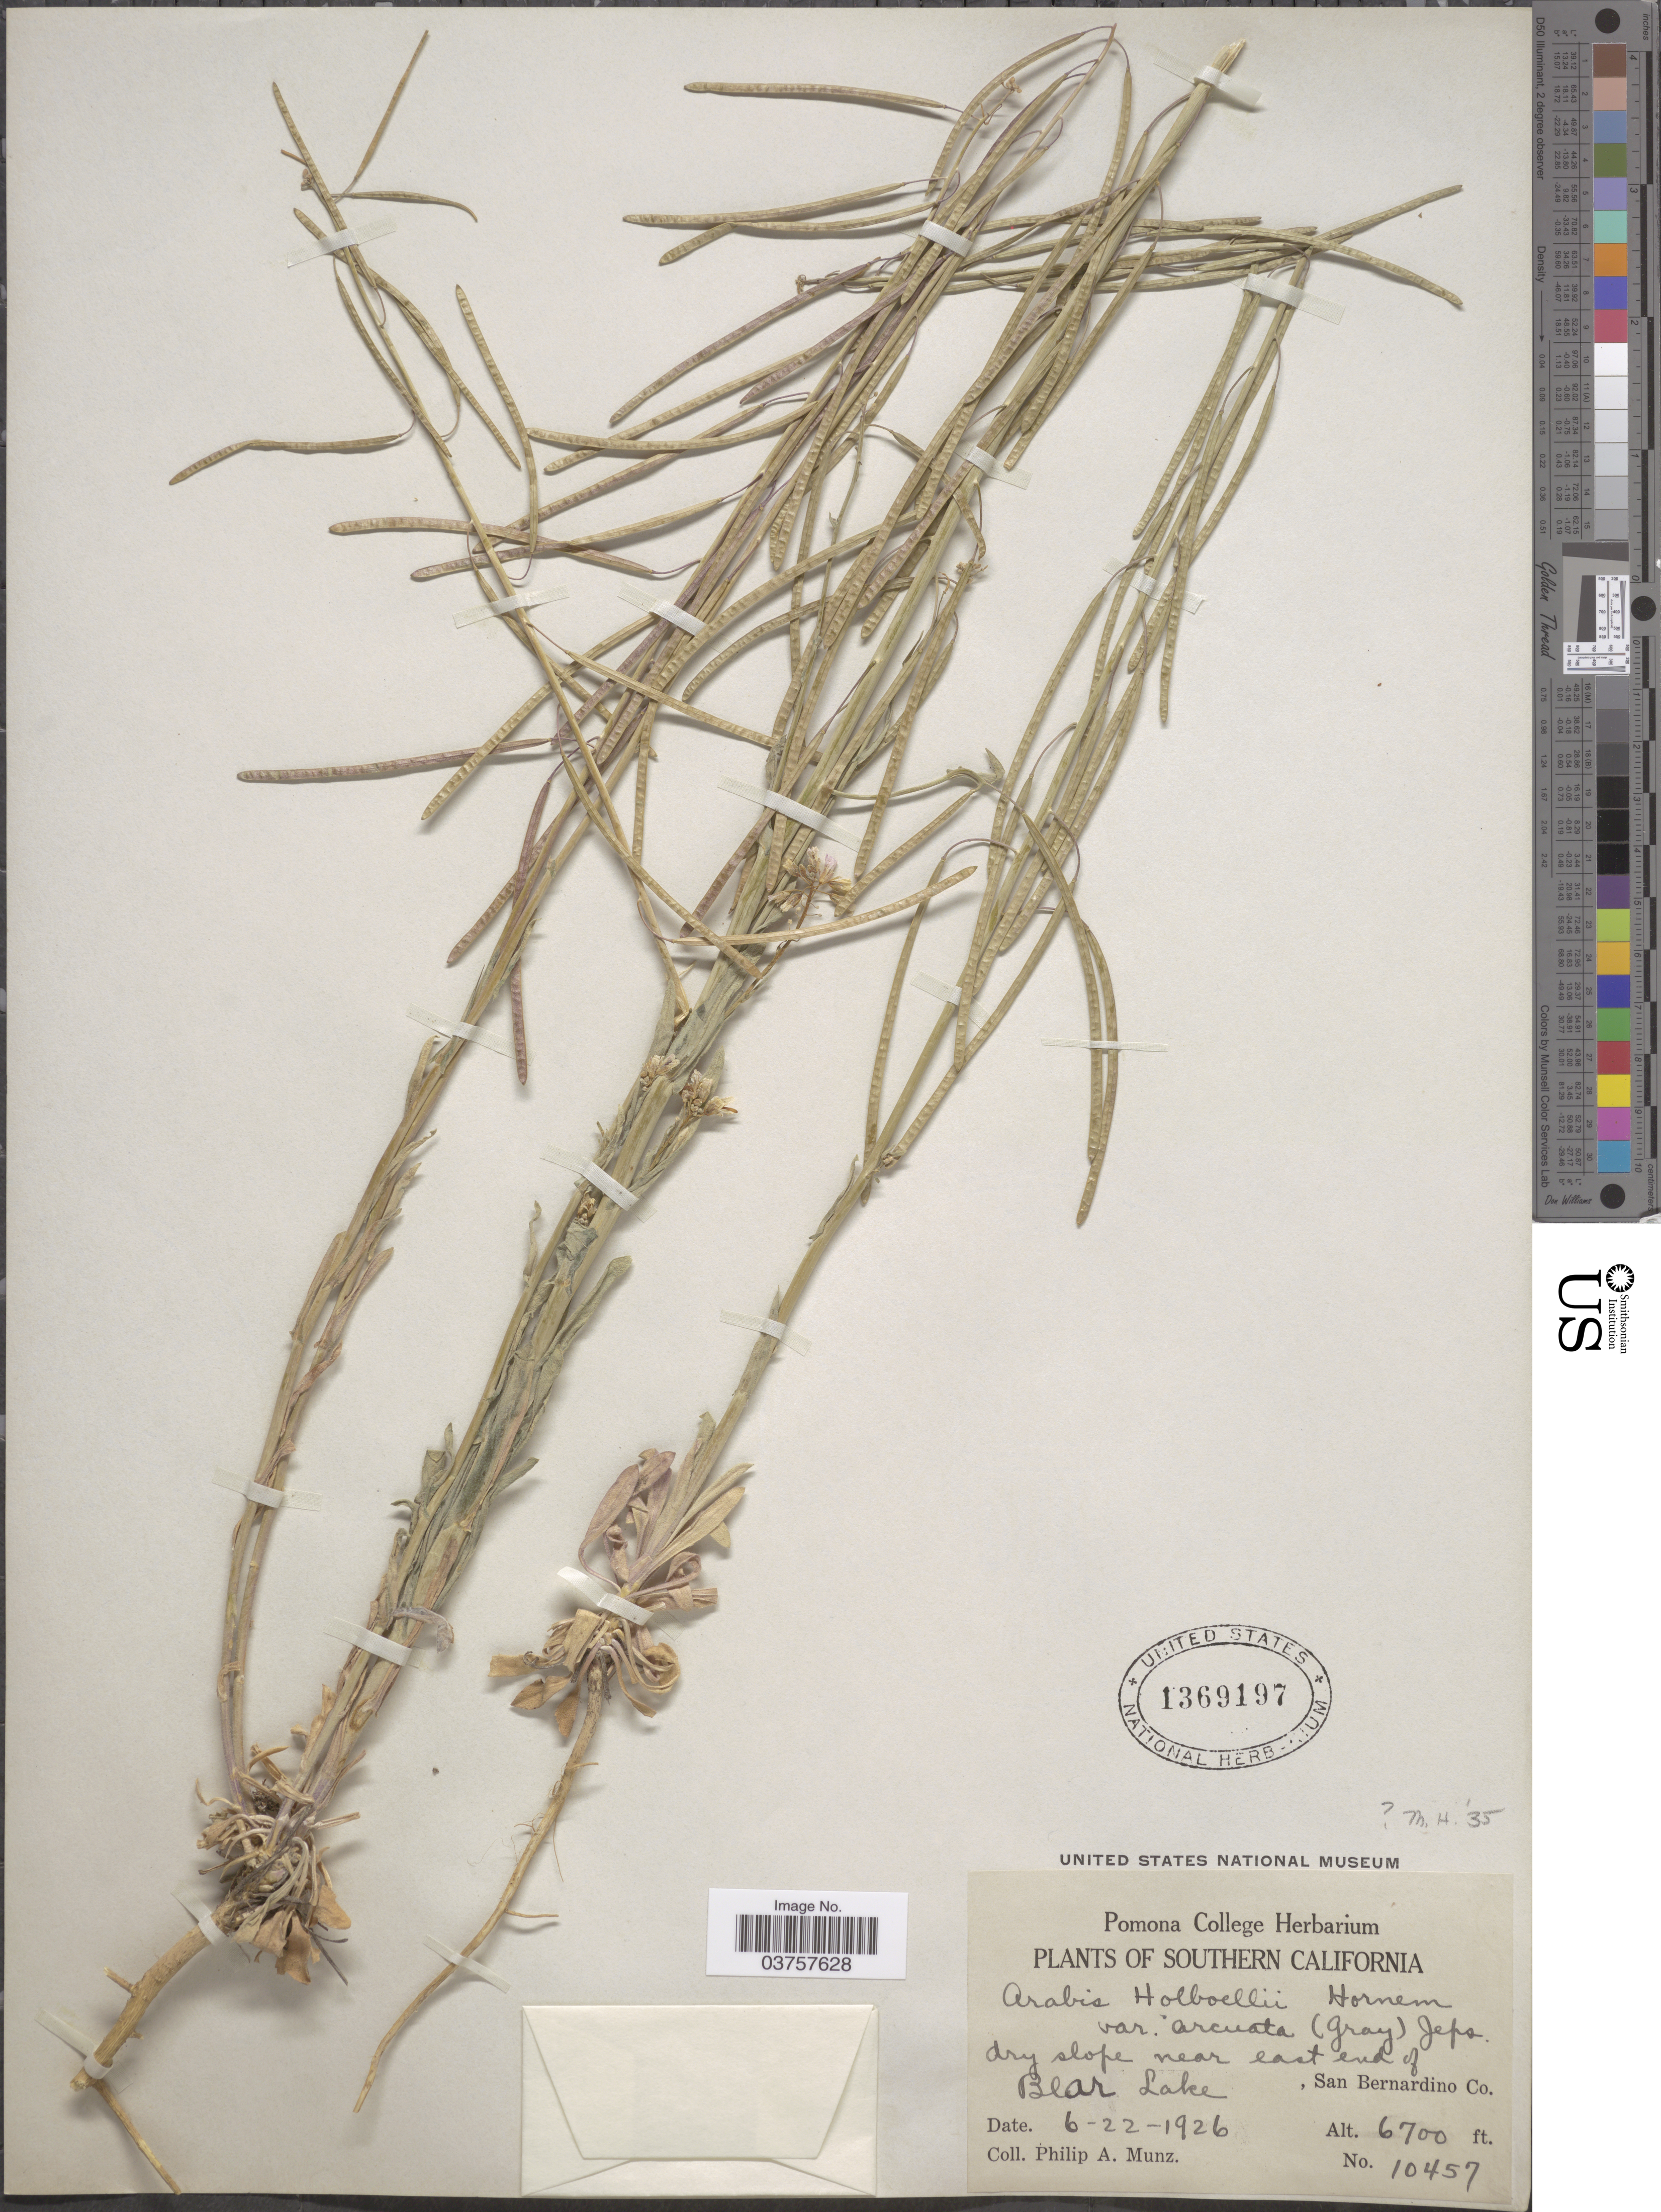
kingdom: Plantae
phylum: Tracheophyta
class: Magnoliopsida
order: Brassicales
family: Brassicaceae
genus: Arabis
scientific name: Arabis holboellii var. retrofracta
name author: Rydb.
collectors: P. A. Munz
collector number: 10457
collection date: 1926-06-22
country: United States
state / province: California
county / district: San Bernardino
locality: Southern California. Dry slope near east end of Bear Lake, San Bernardino Co.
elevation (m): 2042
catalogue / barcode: US 1369197